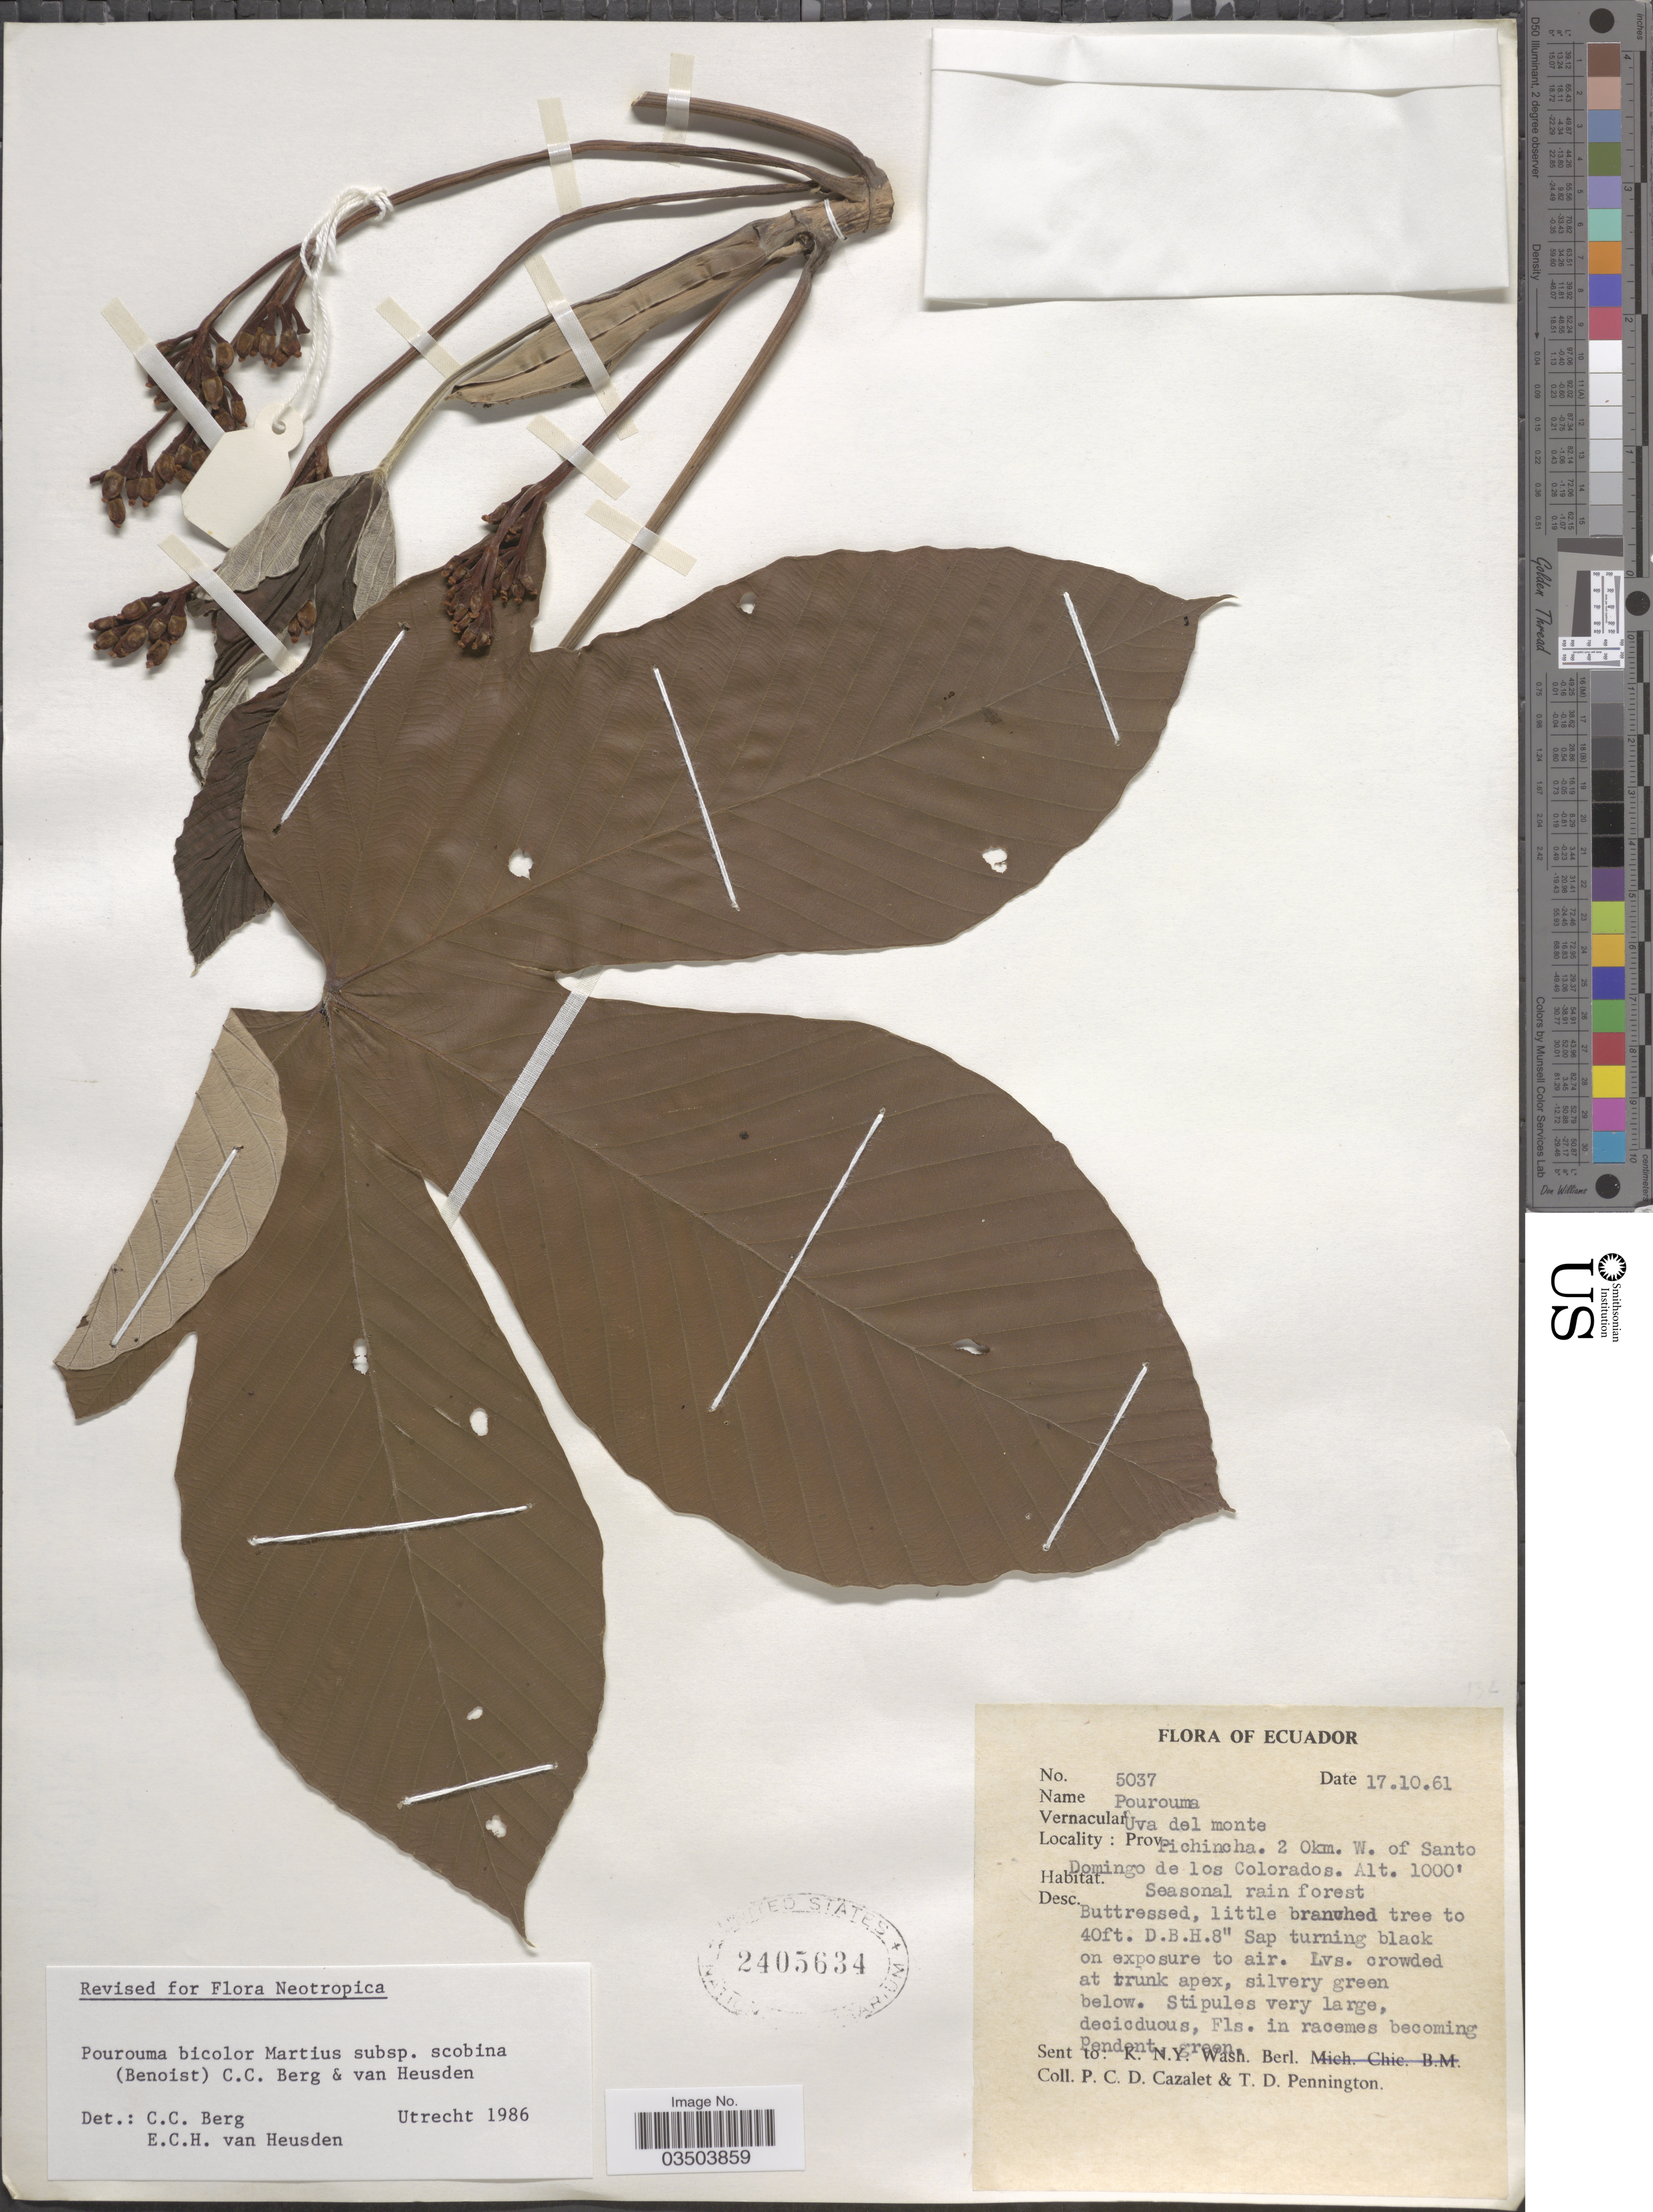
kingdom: Plantae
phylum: Tracheophyta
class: Magnoliopsida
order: Rosales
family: Urticaceae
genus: Pourouma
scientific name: Pourouma bicolor subsp. scobina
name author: (Benoist) C.C. Berg & Heusden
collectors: P. C. D. Cazalet & T. D. Pennington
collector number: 5037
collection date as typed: Transcribed d/m/y: 17/10/61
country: Ecuador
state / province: Pichincha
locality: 2 0km. W. of Santo Domingo de los Colorados.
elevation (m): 305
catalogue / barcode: US 2405634